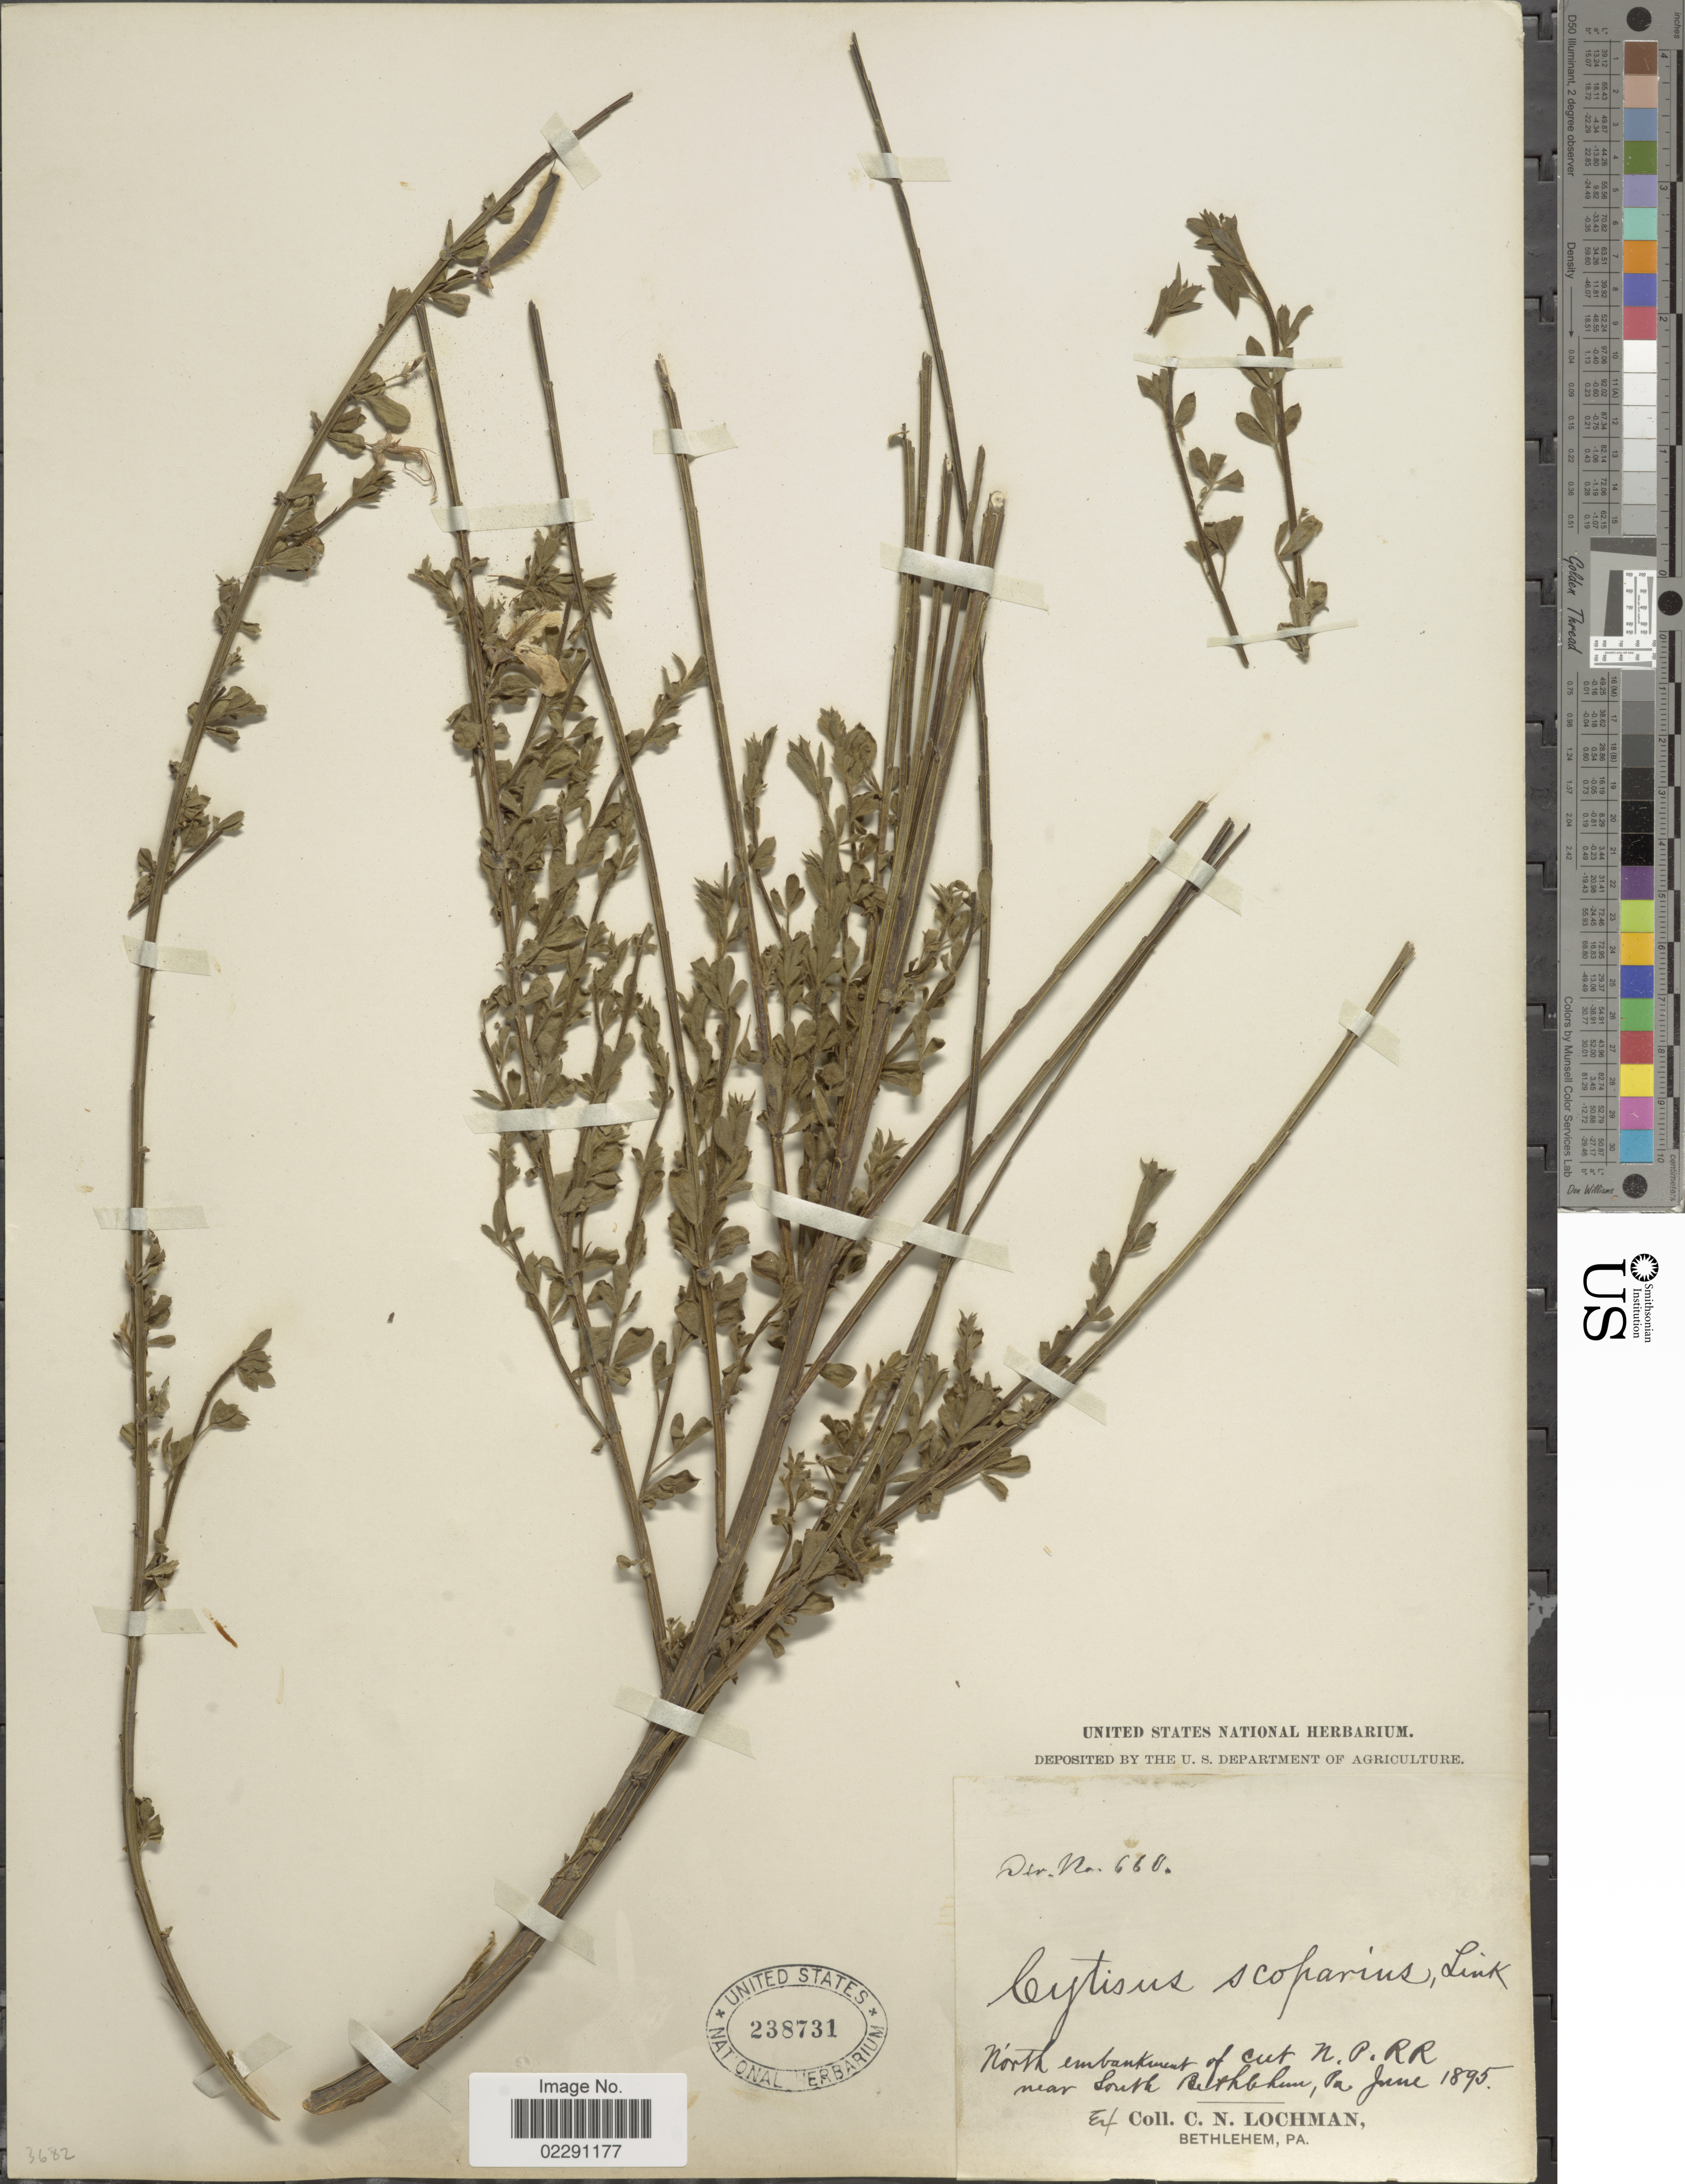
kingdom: Plantae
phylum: Tracheophyta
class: Magnoliopsida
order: Fabales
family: Fabaceae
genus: Cytisus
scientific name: Cytisus scoparius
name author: (L.) Link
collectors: C. Lochman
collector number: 660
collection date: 1895-06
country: United States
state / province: Pennsylvania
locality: North embankment of cut N.P.R.R. near south Bethlehem, Pa.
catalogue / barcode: US 238731